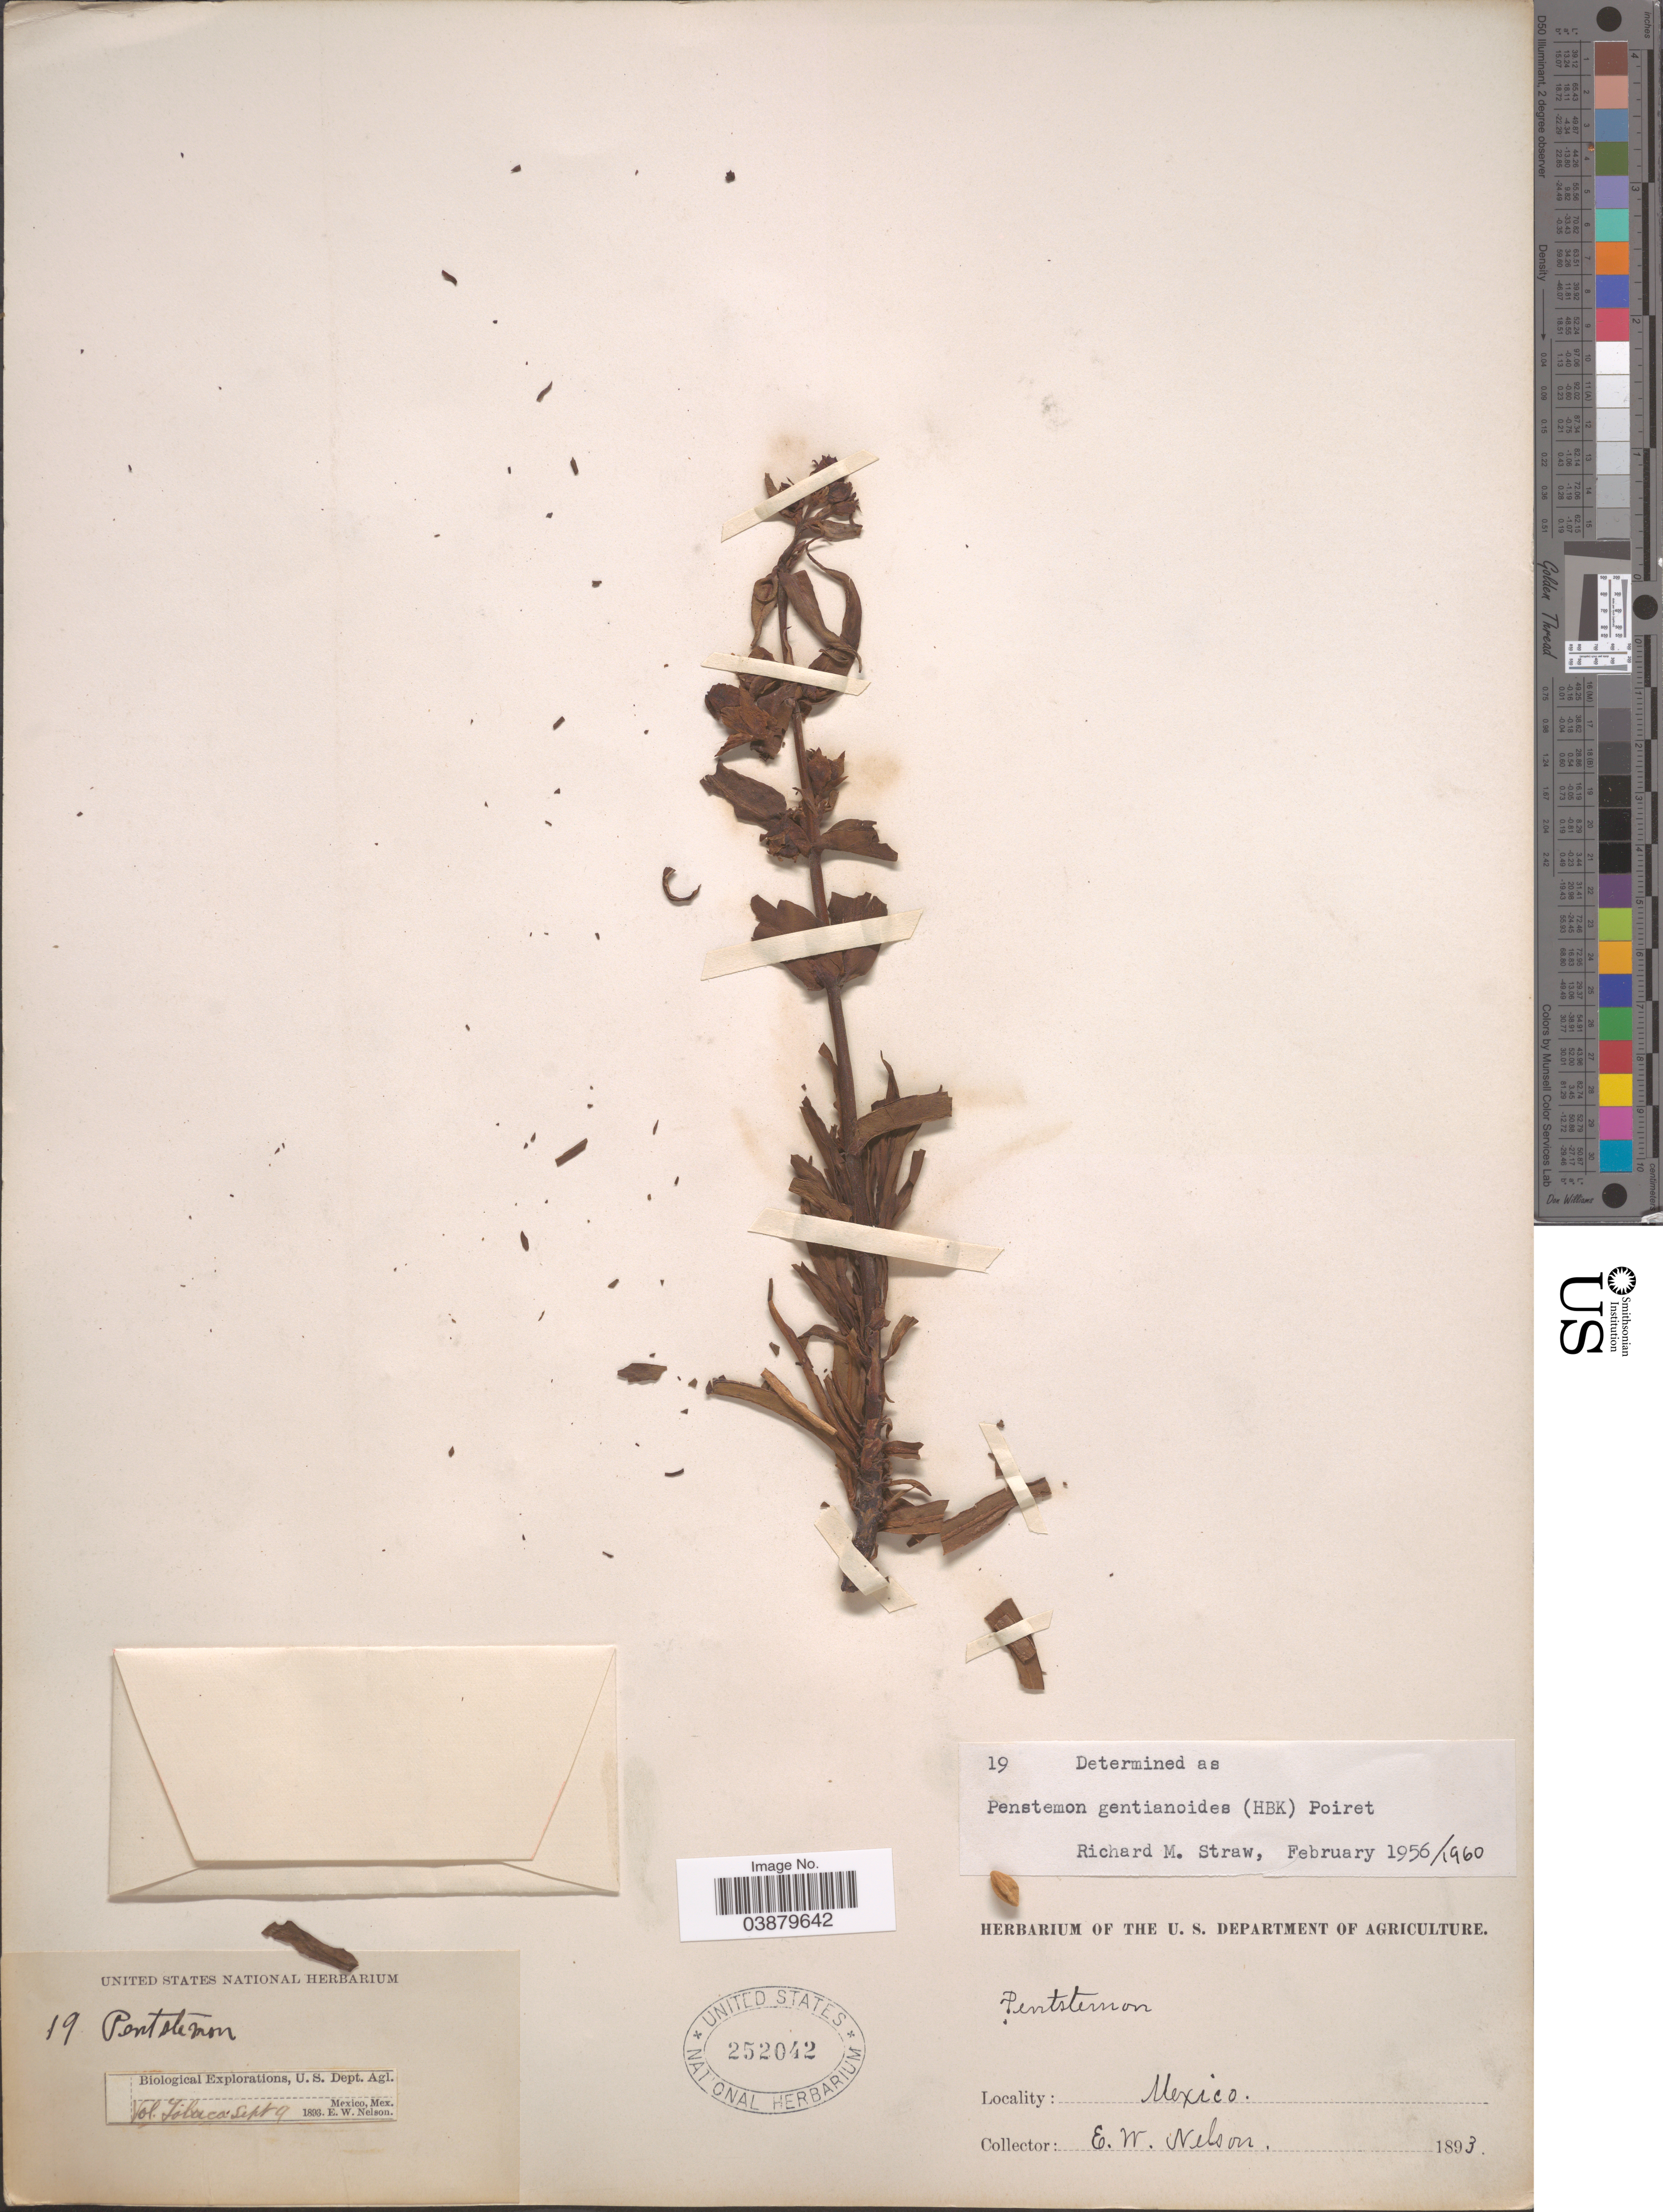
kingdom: Plantae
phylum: Tracheophyta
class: Magnoliopsida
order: Lamiales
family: Plantaginaceae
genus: Penstemon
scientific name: Penstemon gentianoides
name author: (Kunth) Poir.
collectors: E. W. Nelson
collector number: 19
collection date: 1893-09-09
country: Mexico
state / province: México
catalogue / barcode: US 252042